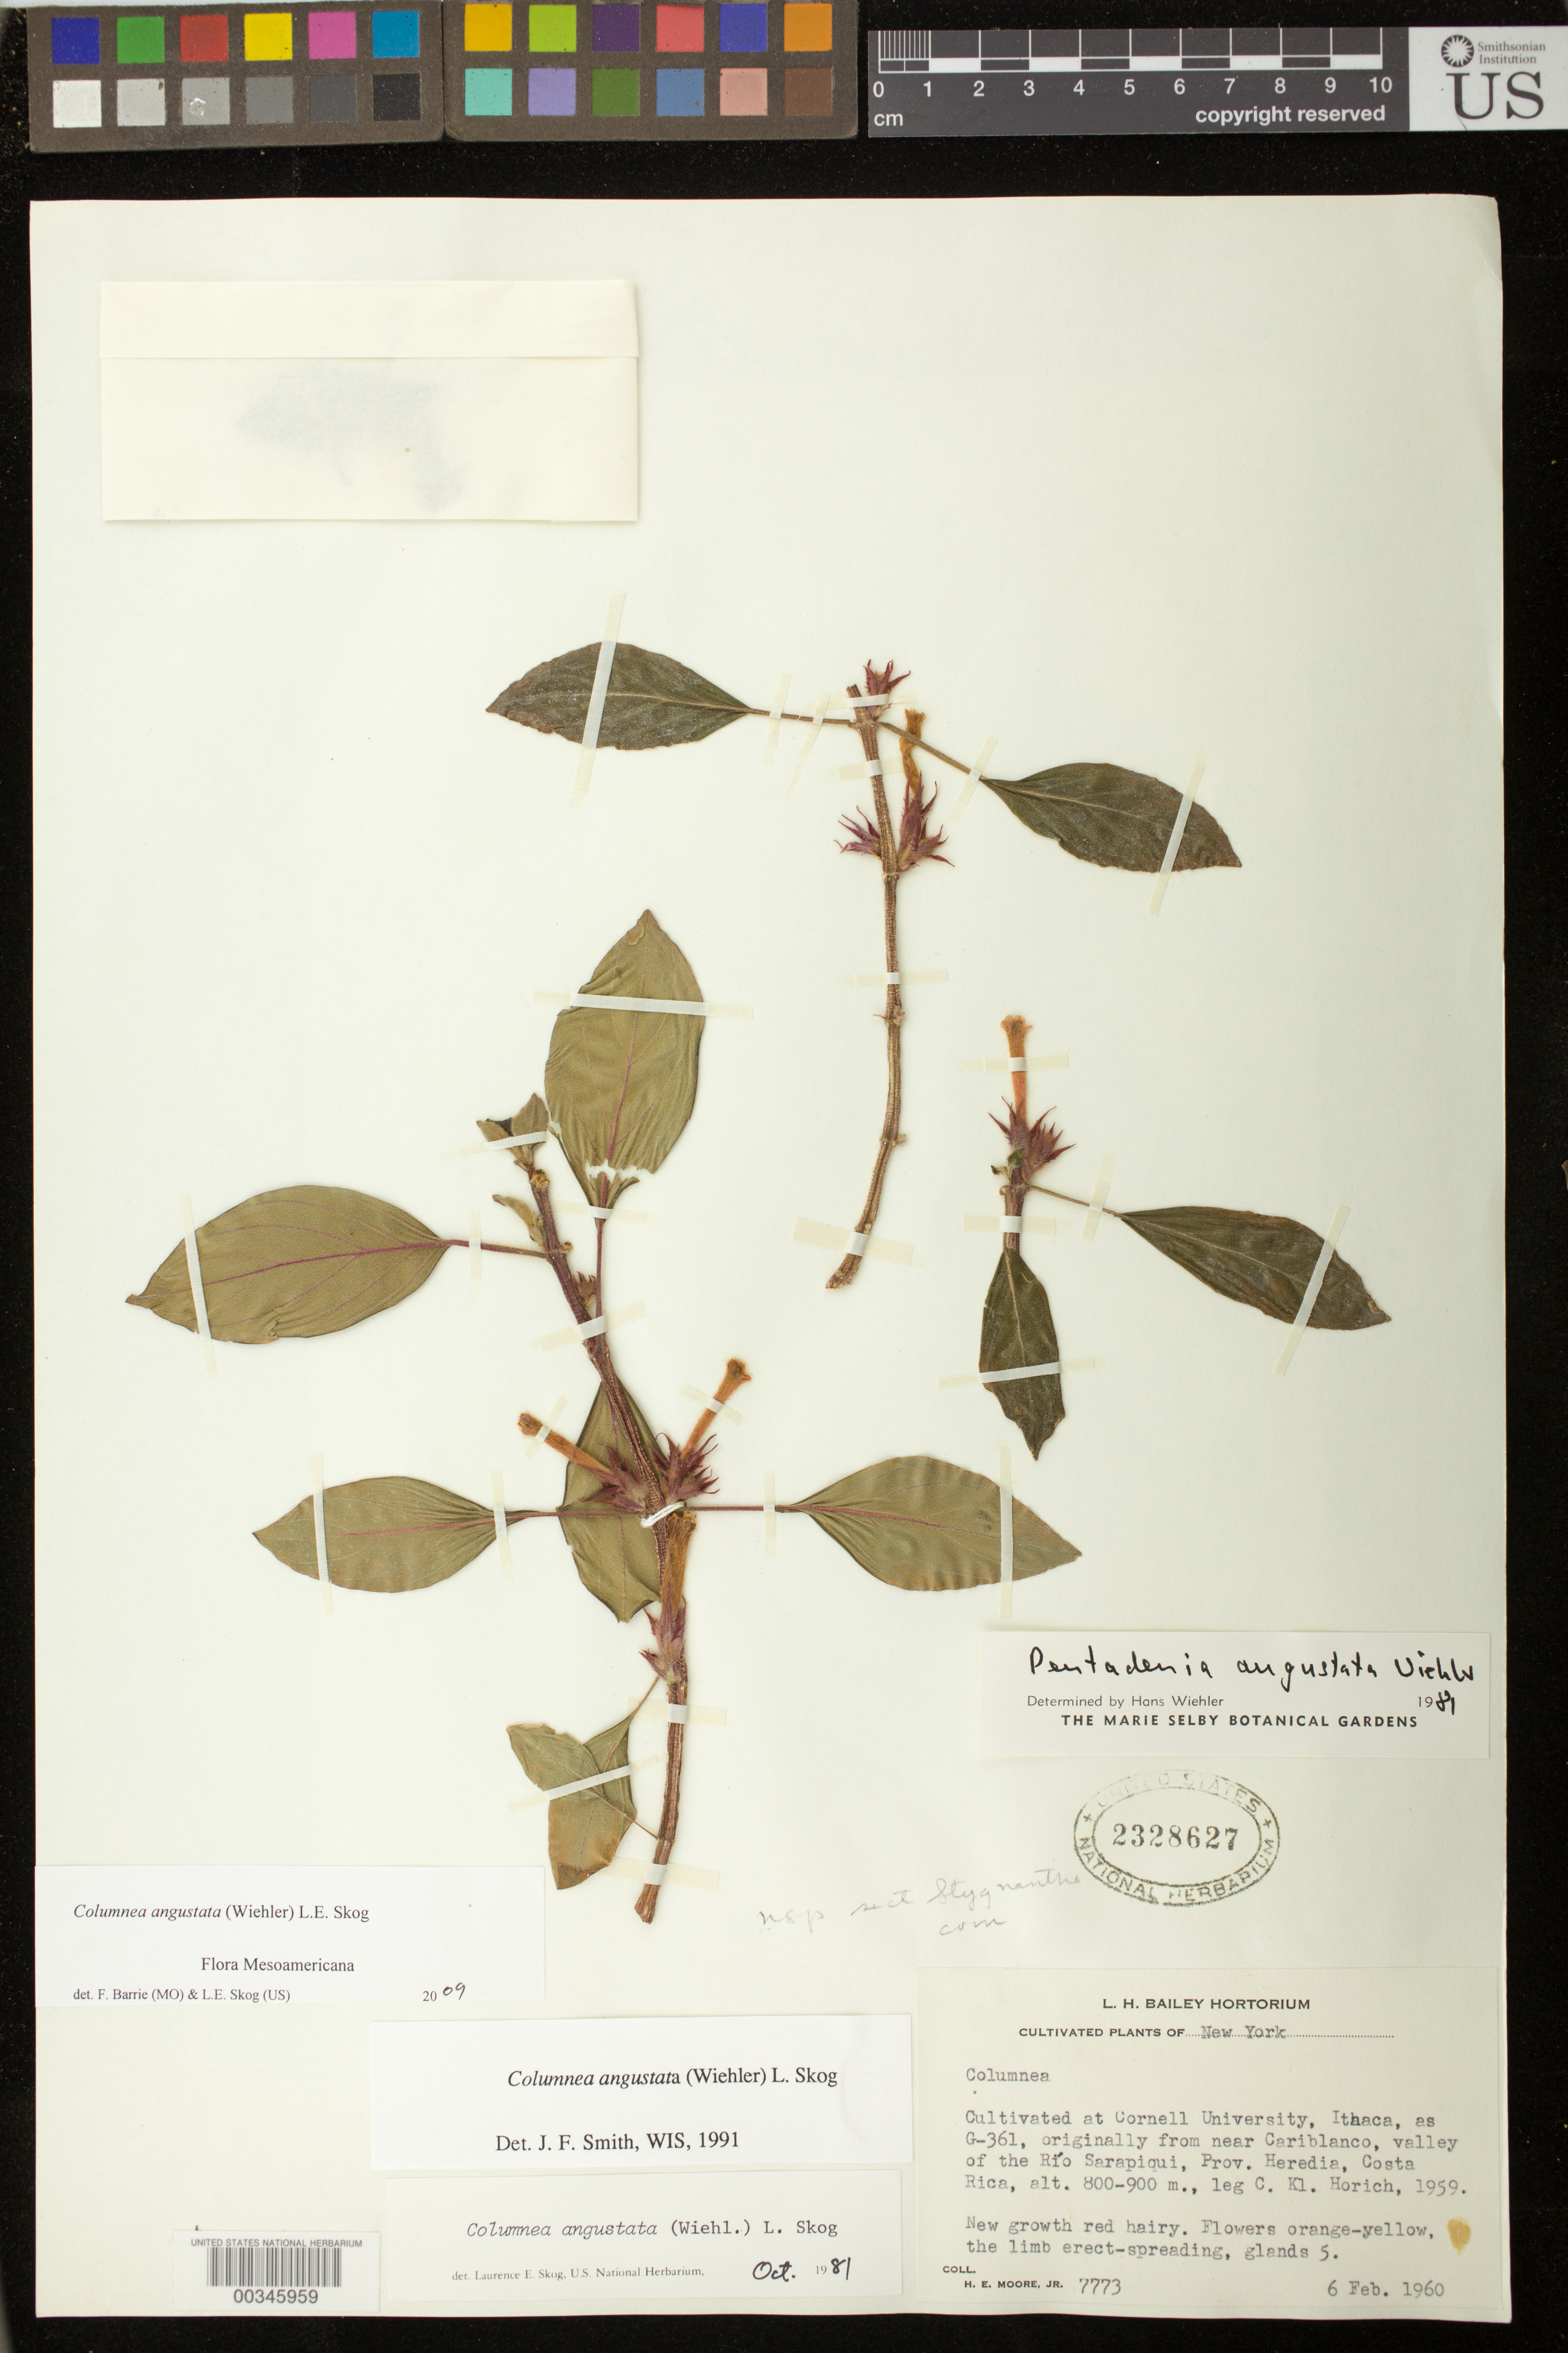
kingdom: Plantae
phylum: Tracheophyta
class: Magnoliopsida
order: Lamiales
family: Gesneriaceae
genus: Columnea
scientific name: Columnea angustata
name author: (Wiehler) L.E. Skog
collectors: H. E. Moore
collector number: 7773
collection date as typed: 06 Feb 1963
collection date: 1963-02-06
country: Costa Rica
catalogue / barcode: US 2328627